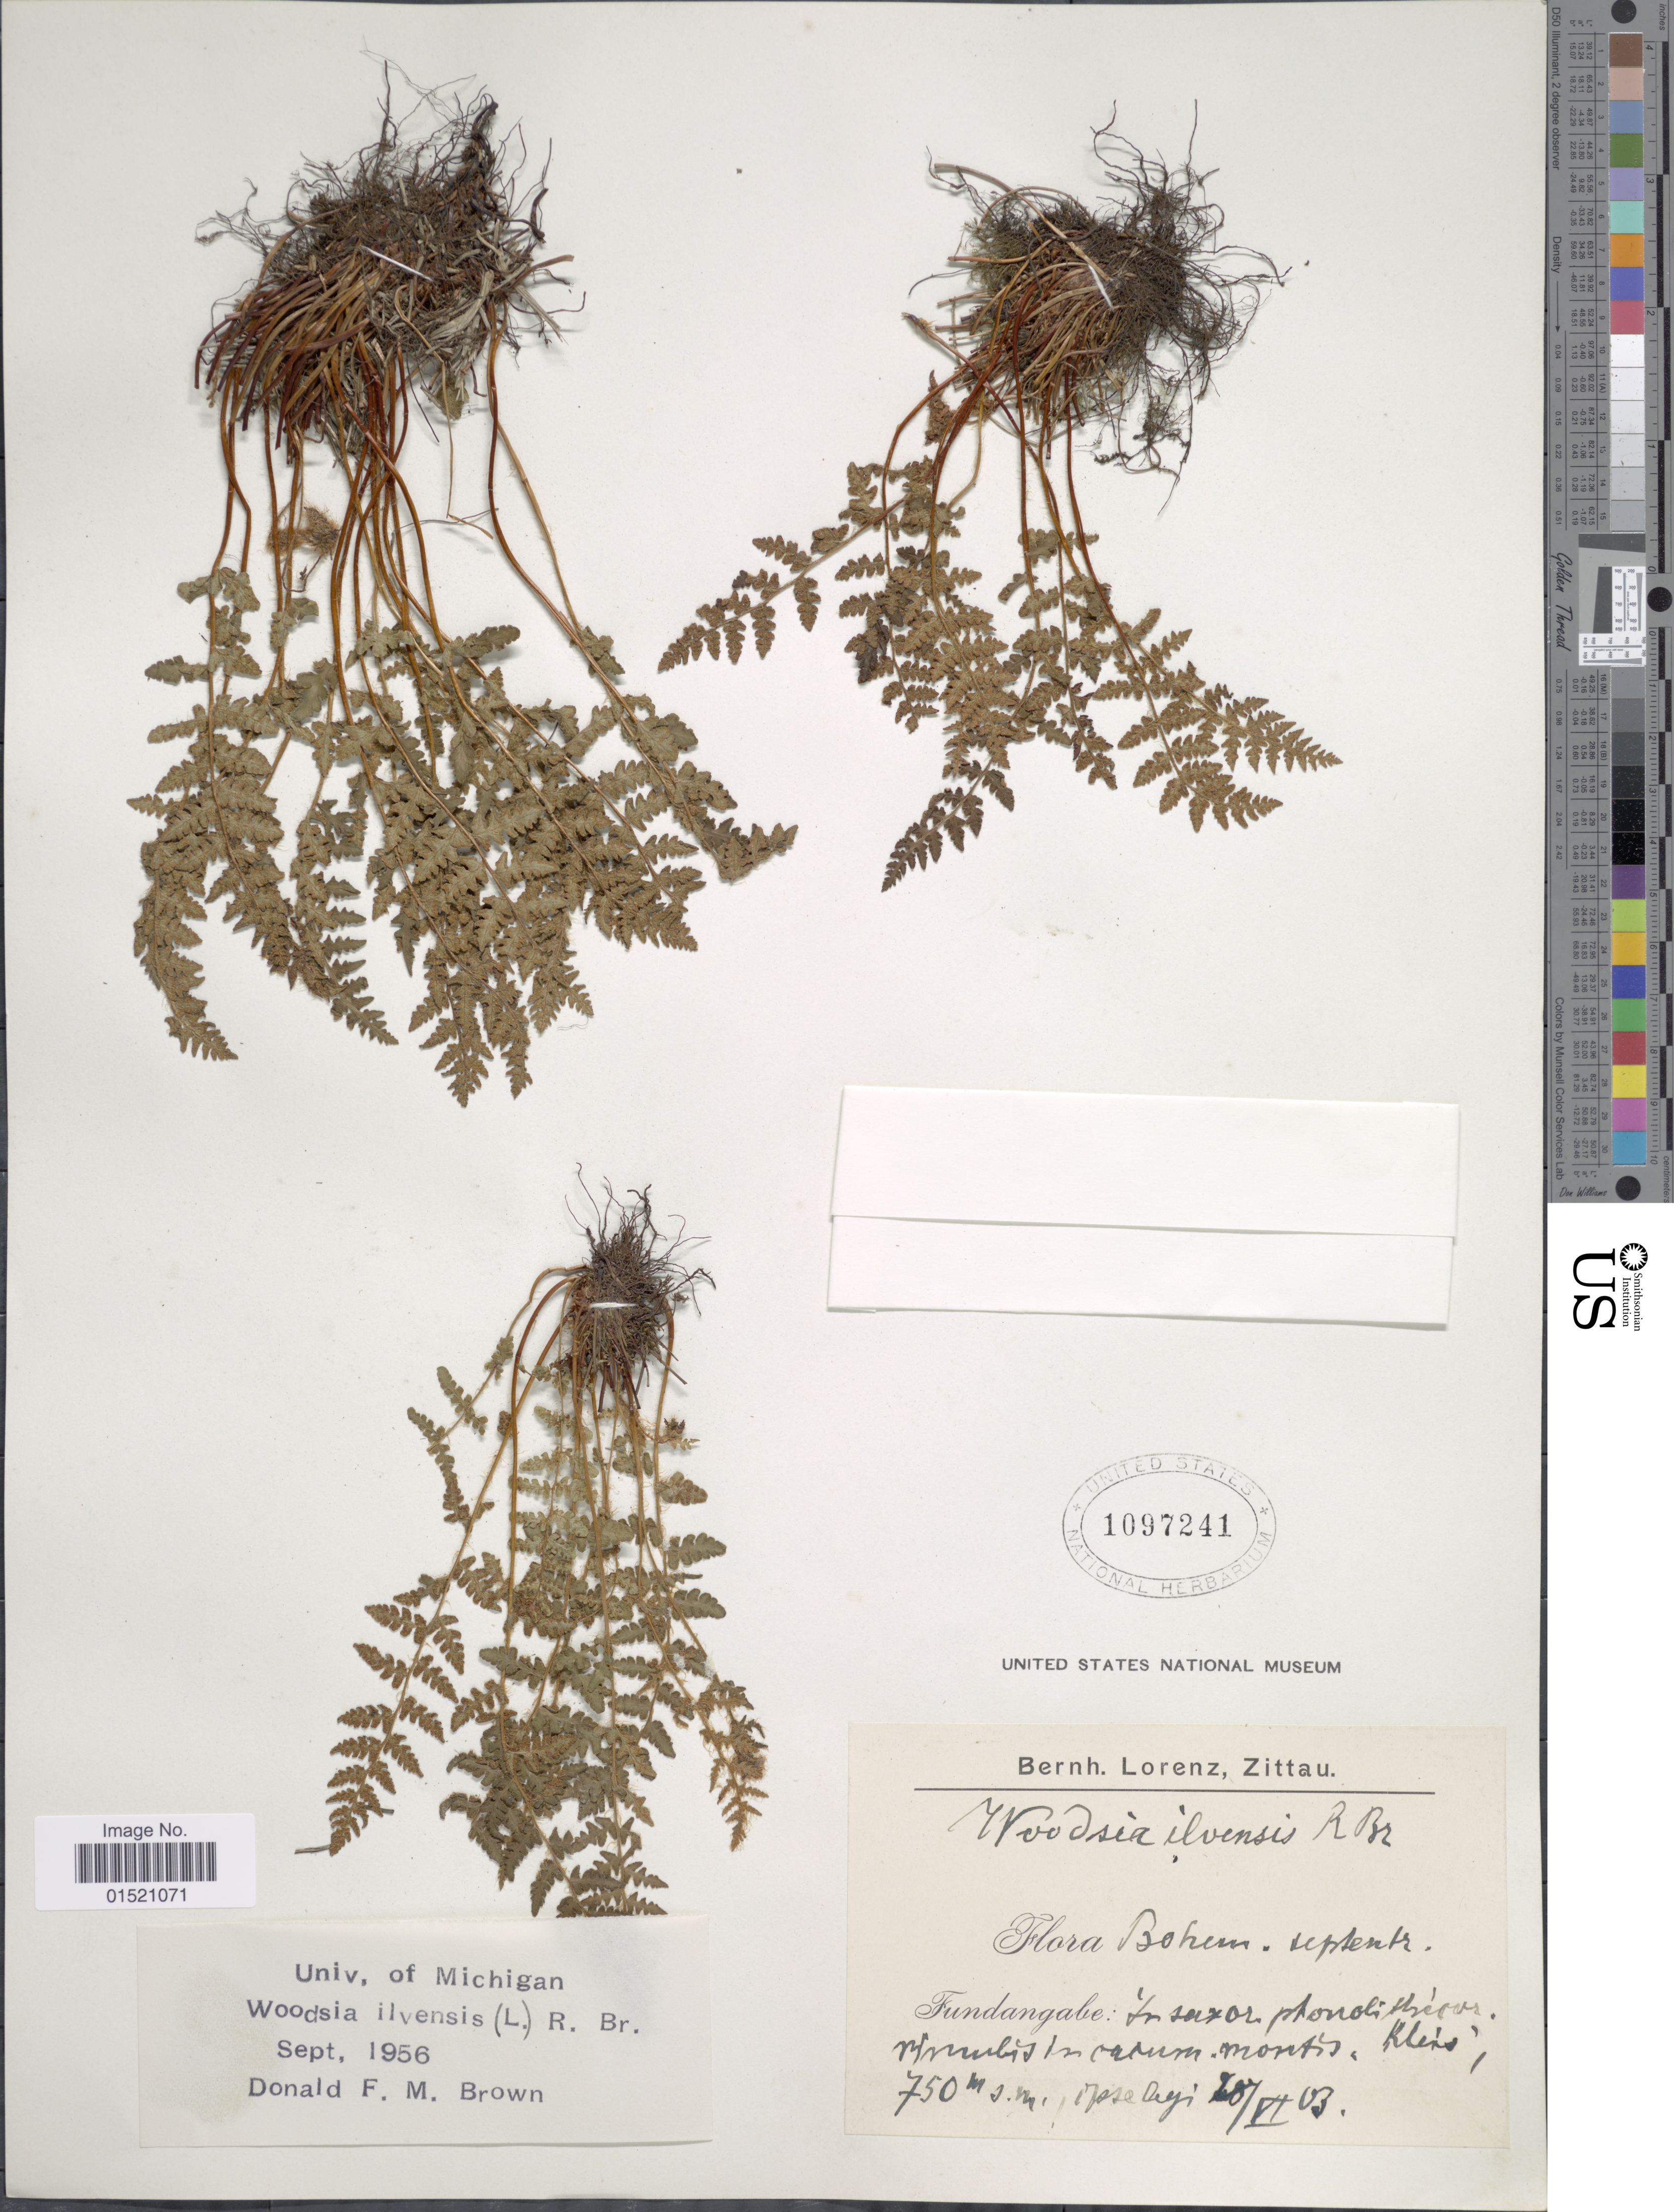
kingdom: Plantae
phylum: Tracheophyta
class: Polypodiopsida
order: Polypodiales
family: Woodsiaceae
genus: Woodsia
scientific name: Woodsia ilvensis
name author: (L.) R. Br.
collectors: B. Lorenz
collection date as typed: Transcribed d/m/y: 25/6/3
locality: Bohem. septentr, Fundangalve: In sax or [illegible text]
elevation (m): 750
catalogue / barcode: US 1097241